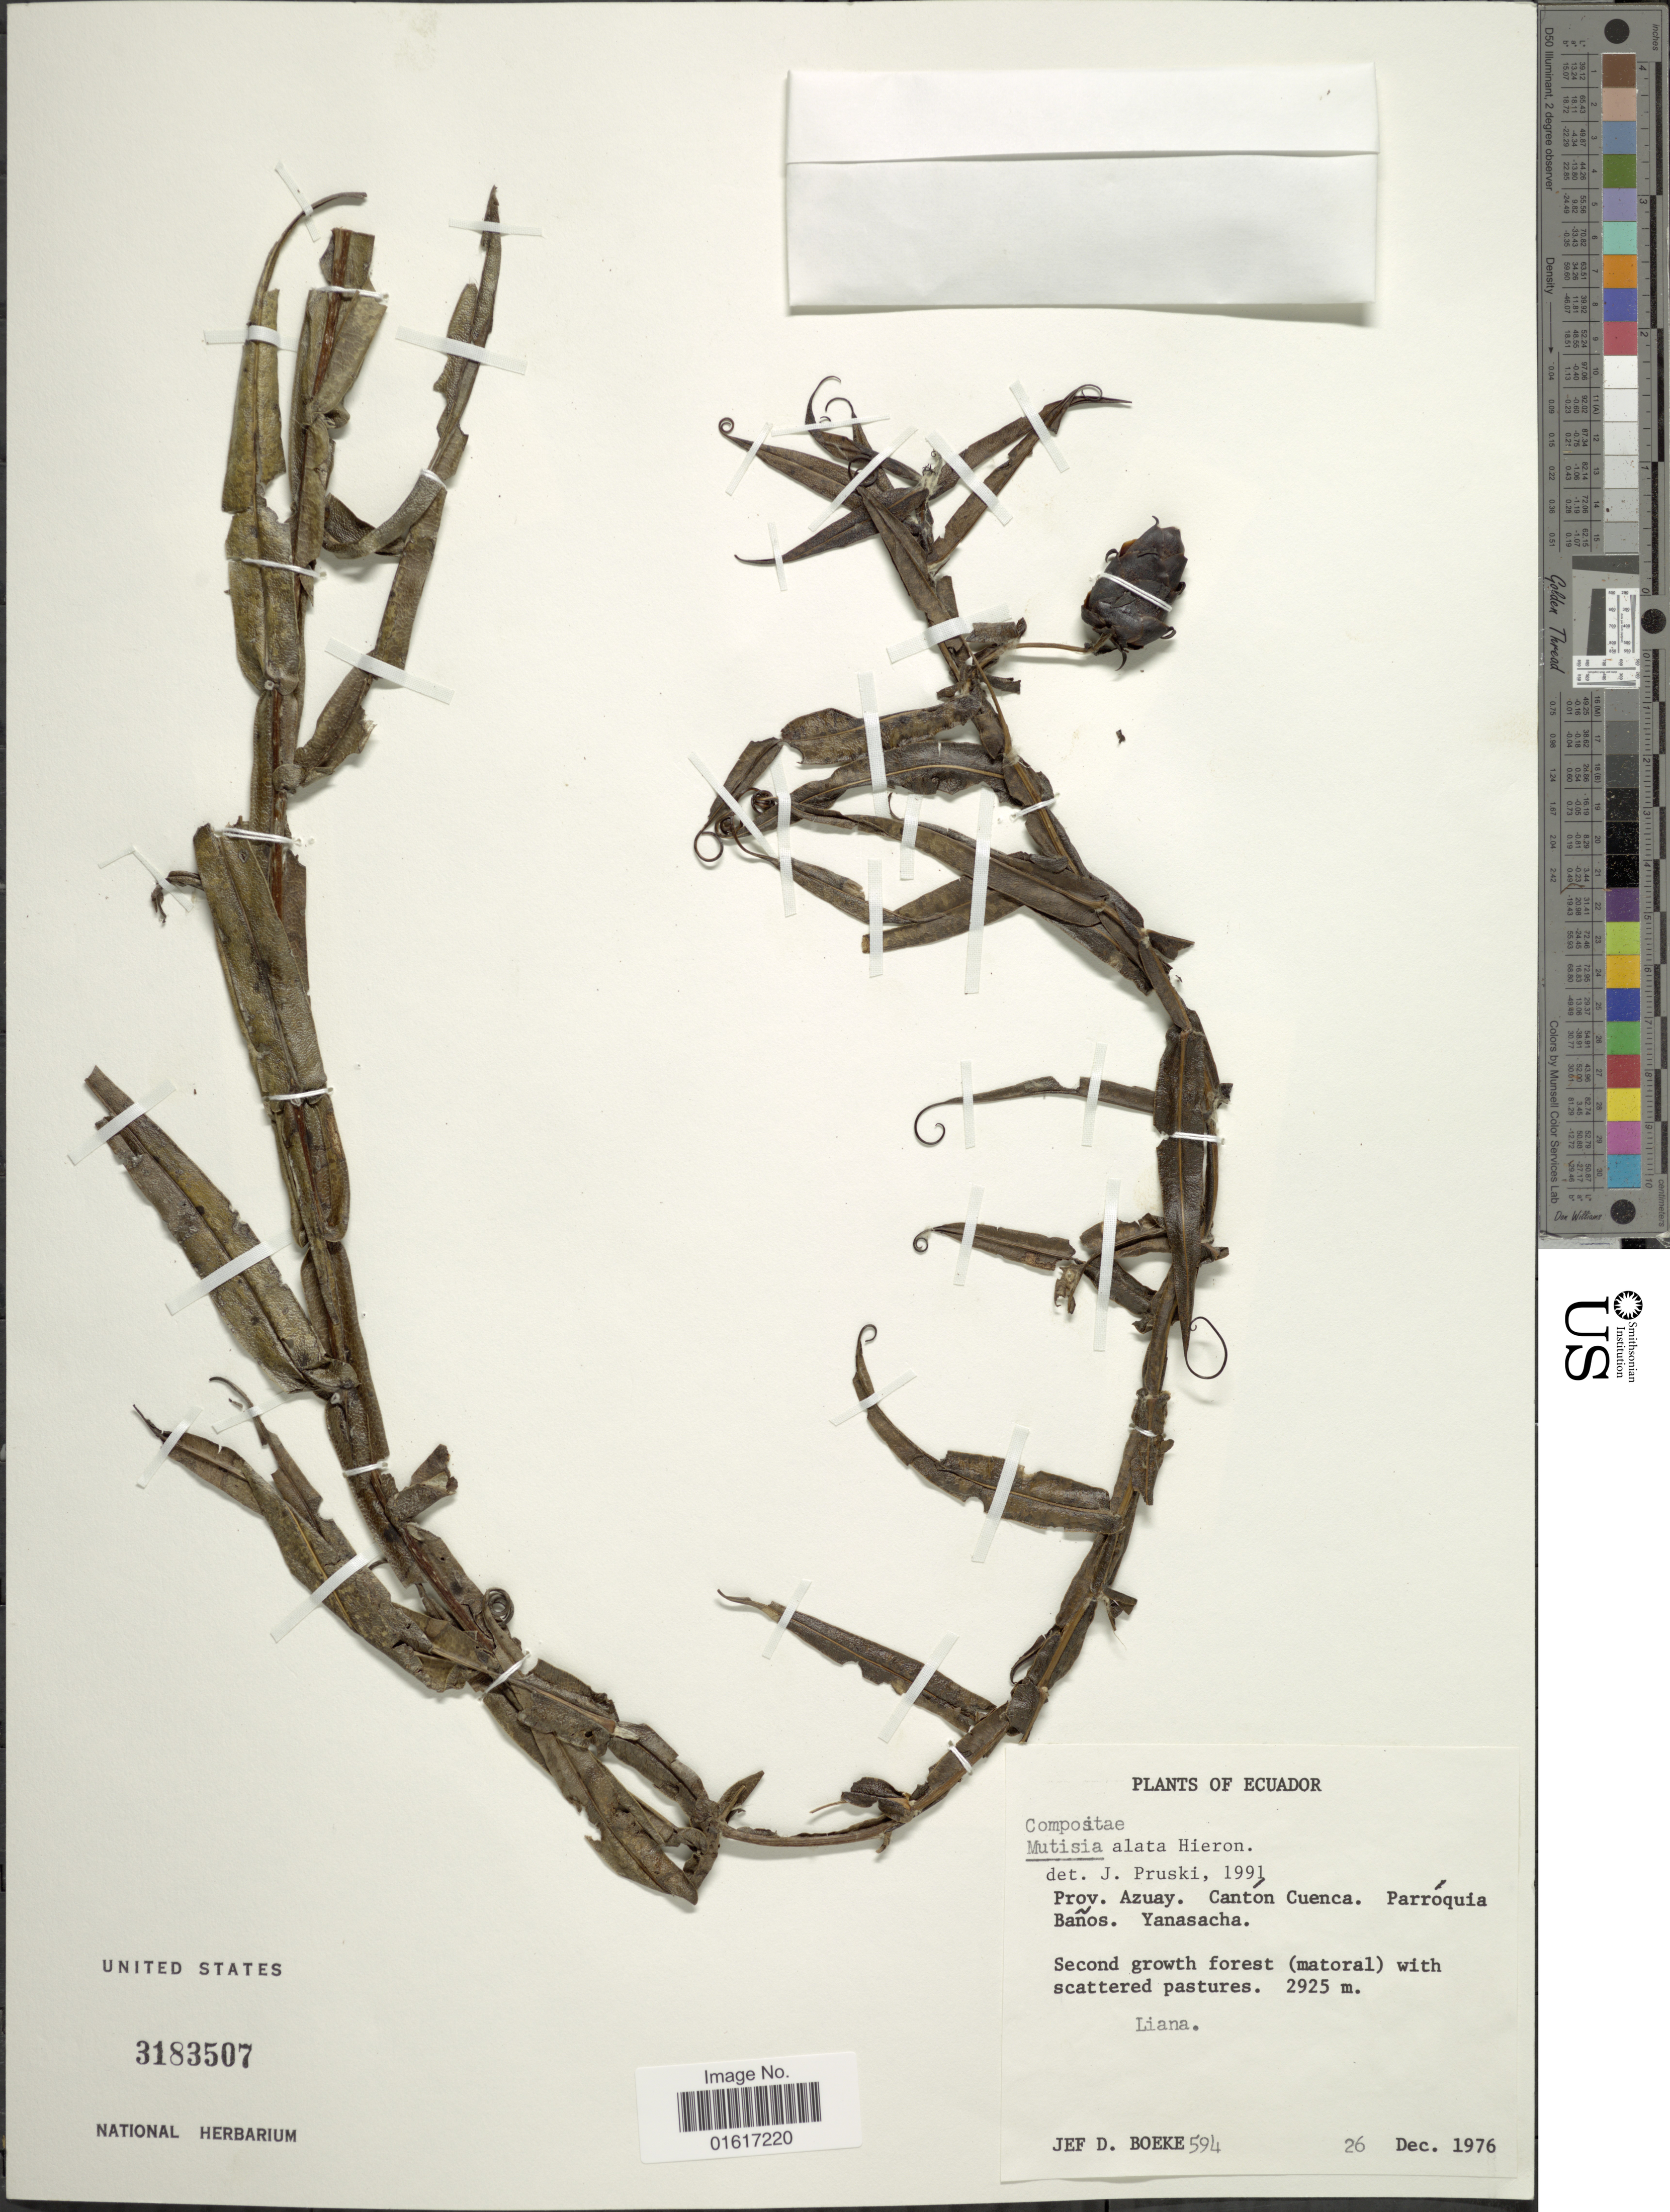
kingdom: Plantae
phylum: Tracheophyta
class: Magnoliopsida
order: Asterales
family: Asteraceae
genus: Mutisia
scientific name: Mutisia alata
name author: Hieron.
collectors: J. D. Boeke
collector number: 594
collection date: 1976-12-26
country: Ecuador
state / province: Azuay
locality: Cantón Cuenca. Parróquia Baños. Yanasacha.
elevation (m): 2925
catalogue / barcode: US 3183507